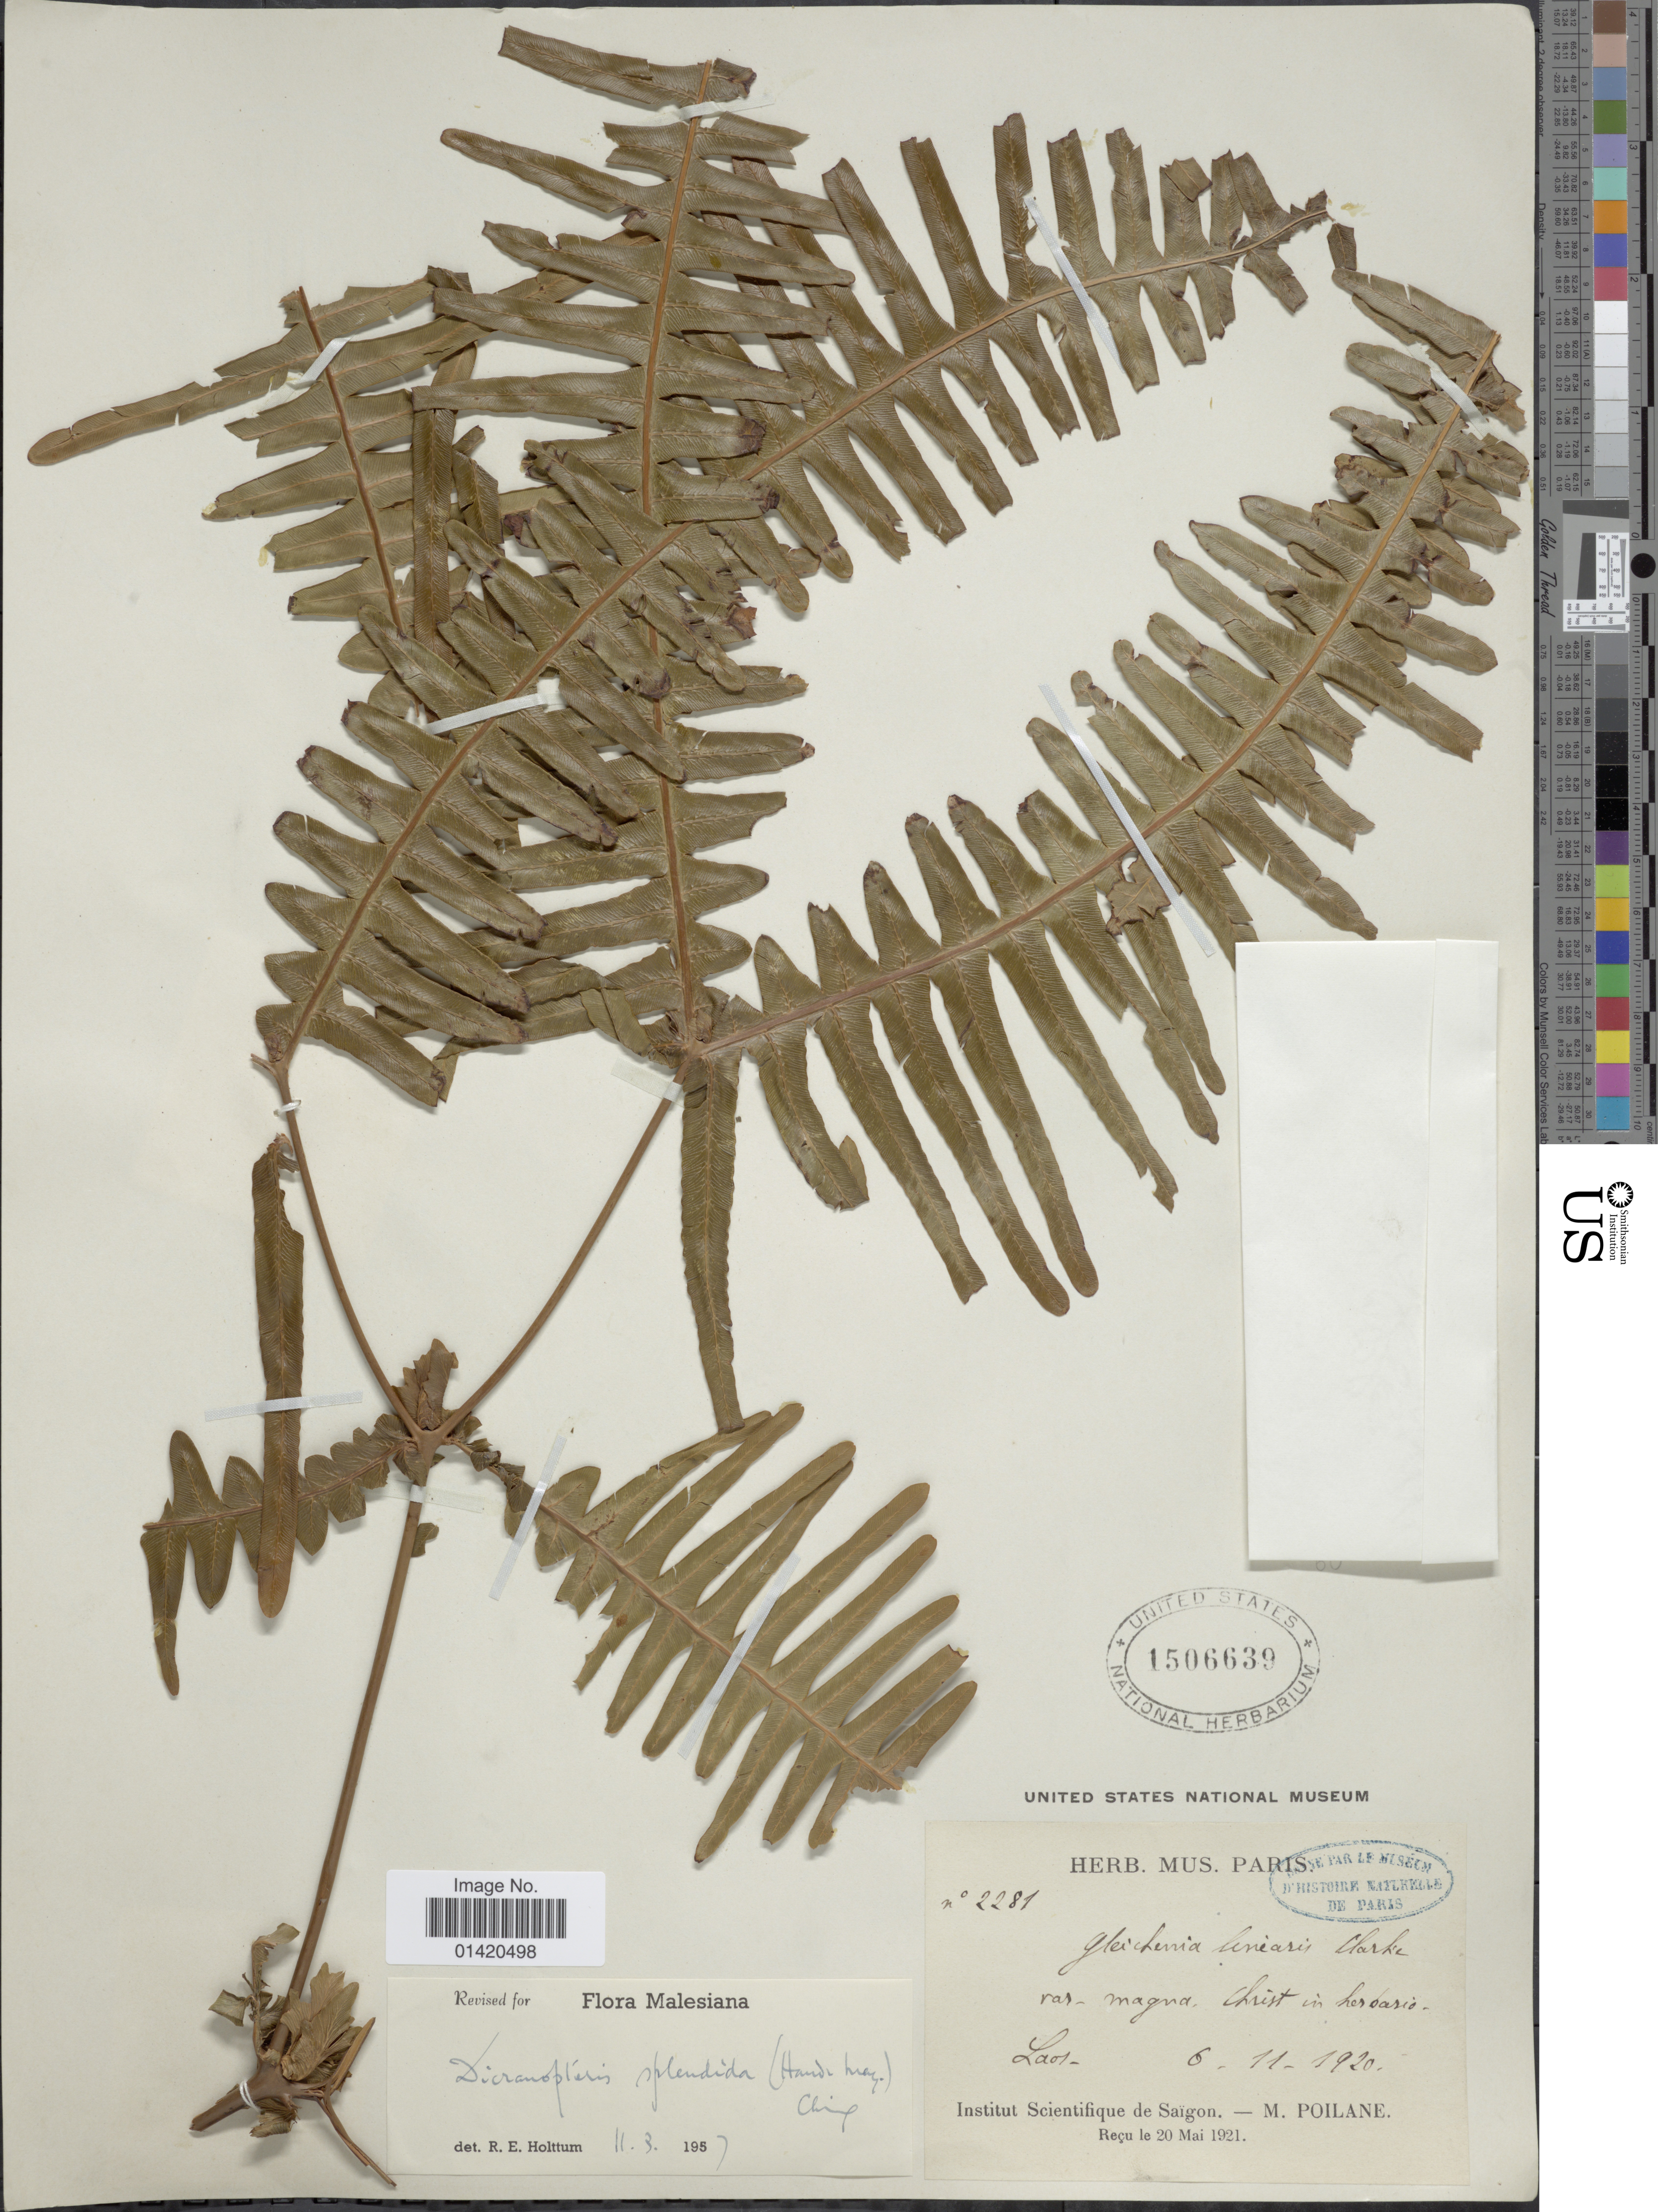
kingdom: Plantae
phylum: Tracheophyta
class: Polypodiopsida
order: Gleicheniales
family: Gleicheniaceae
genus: Dicranopteris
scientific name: Dicranopteris splendida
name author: (Hand.-Mazz.)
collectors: M. Poilane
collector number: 2281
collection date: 1920-11-06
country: Laos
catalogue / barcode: US 1506639